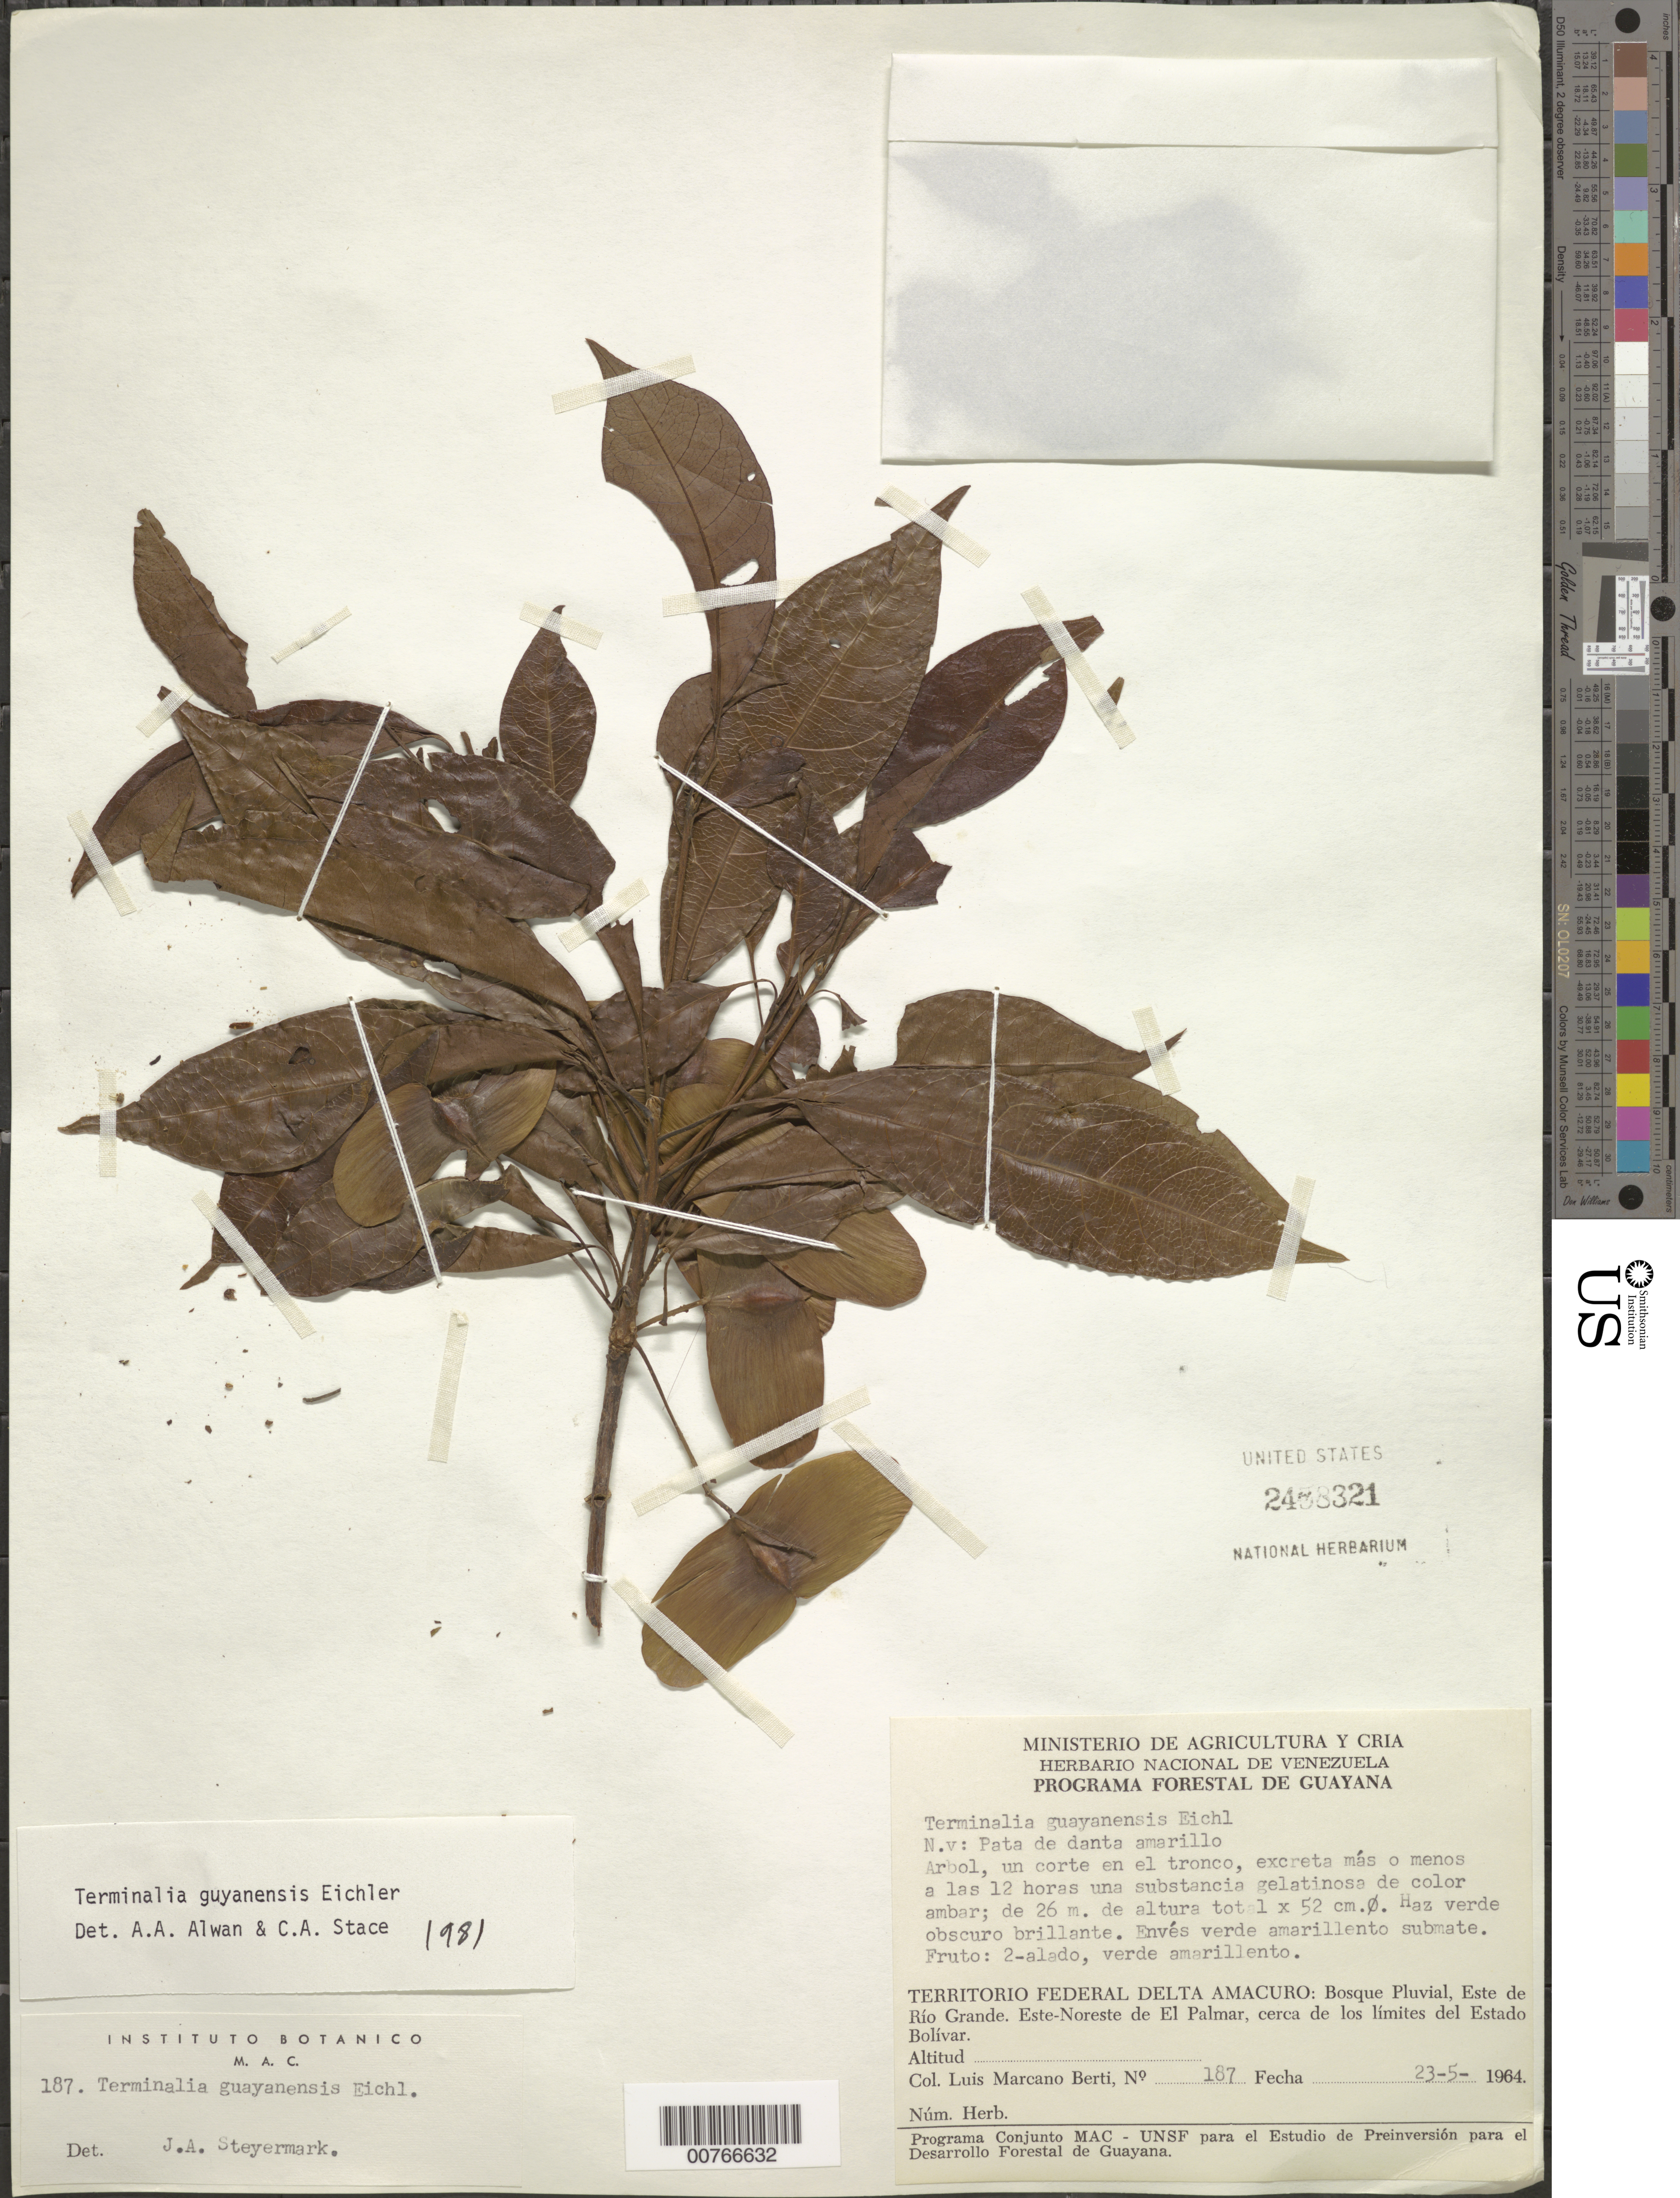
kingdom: Plantae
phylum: Tracheophyta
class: Magnoliopsida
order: Myrtales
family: Combretaceae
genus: Terminalia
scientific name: Terminalia guyanensis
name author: Eichler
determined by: Alwan, A. R.; Stace, C. A.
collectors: L. Marcano-Berti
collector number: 187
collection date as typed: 23-May-64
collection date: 1964-05-23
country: Venezuela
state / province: Delta Amacuro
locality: Este de Río Grande, ENE de El Palmar, cerca de los limites del Estado Bolívar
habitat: Bosque pluvial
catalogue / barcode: US 2458321